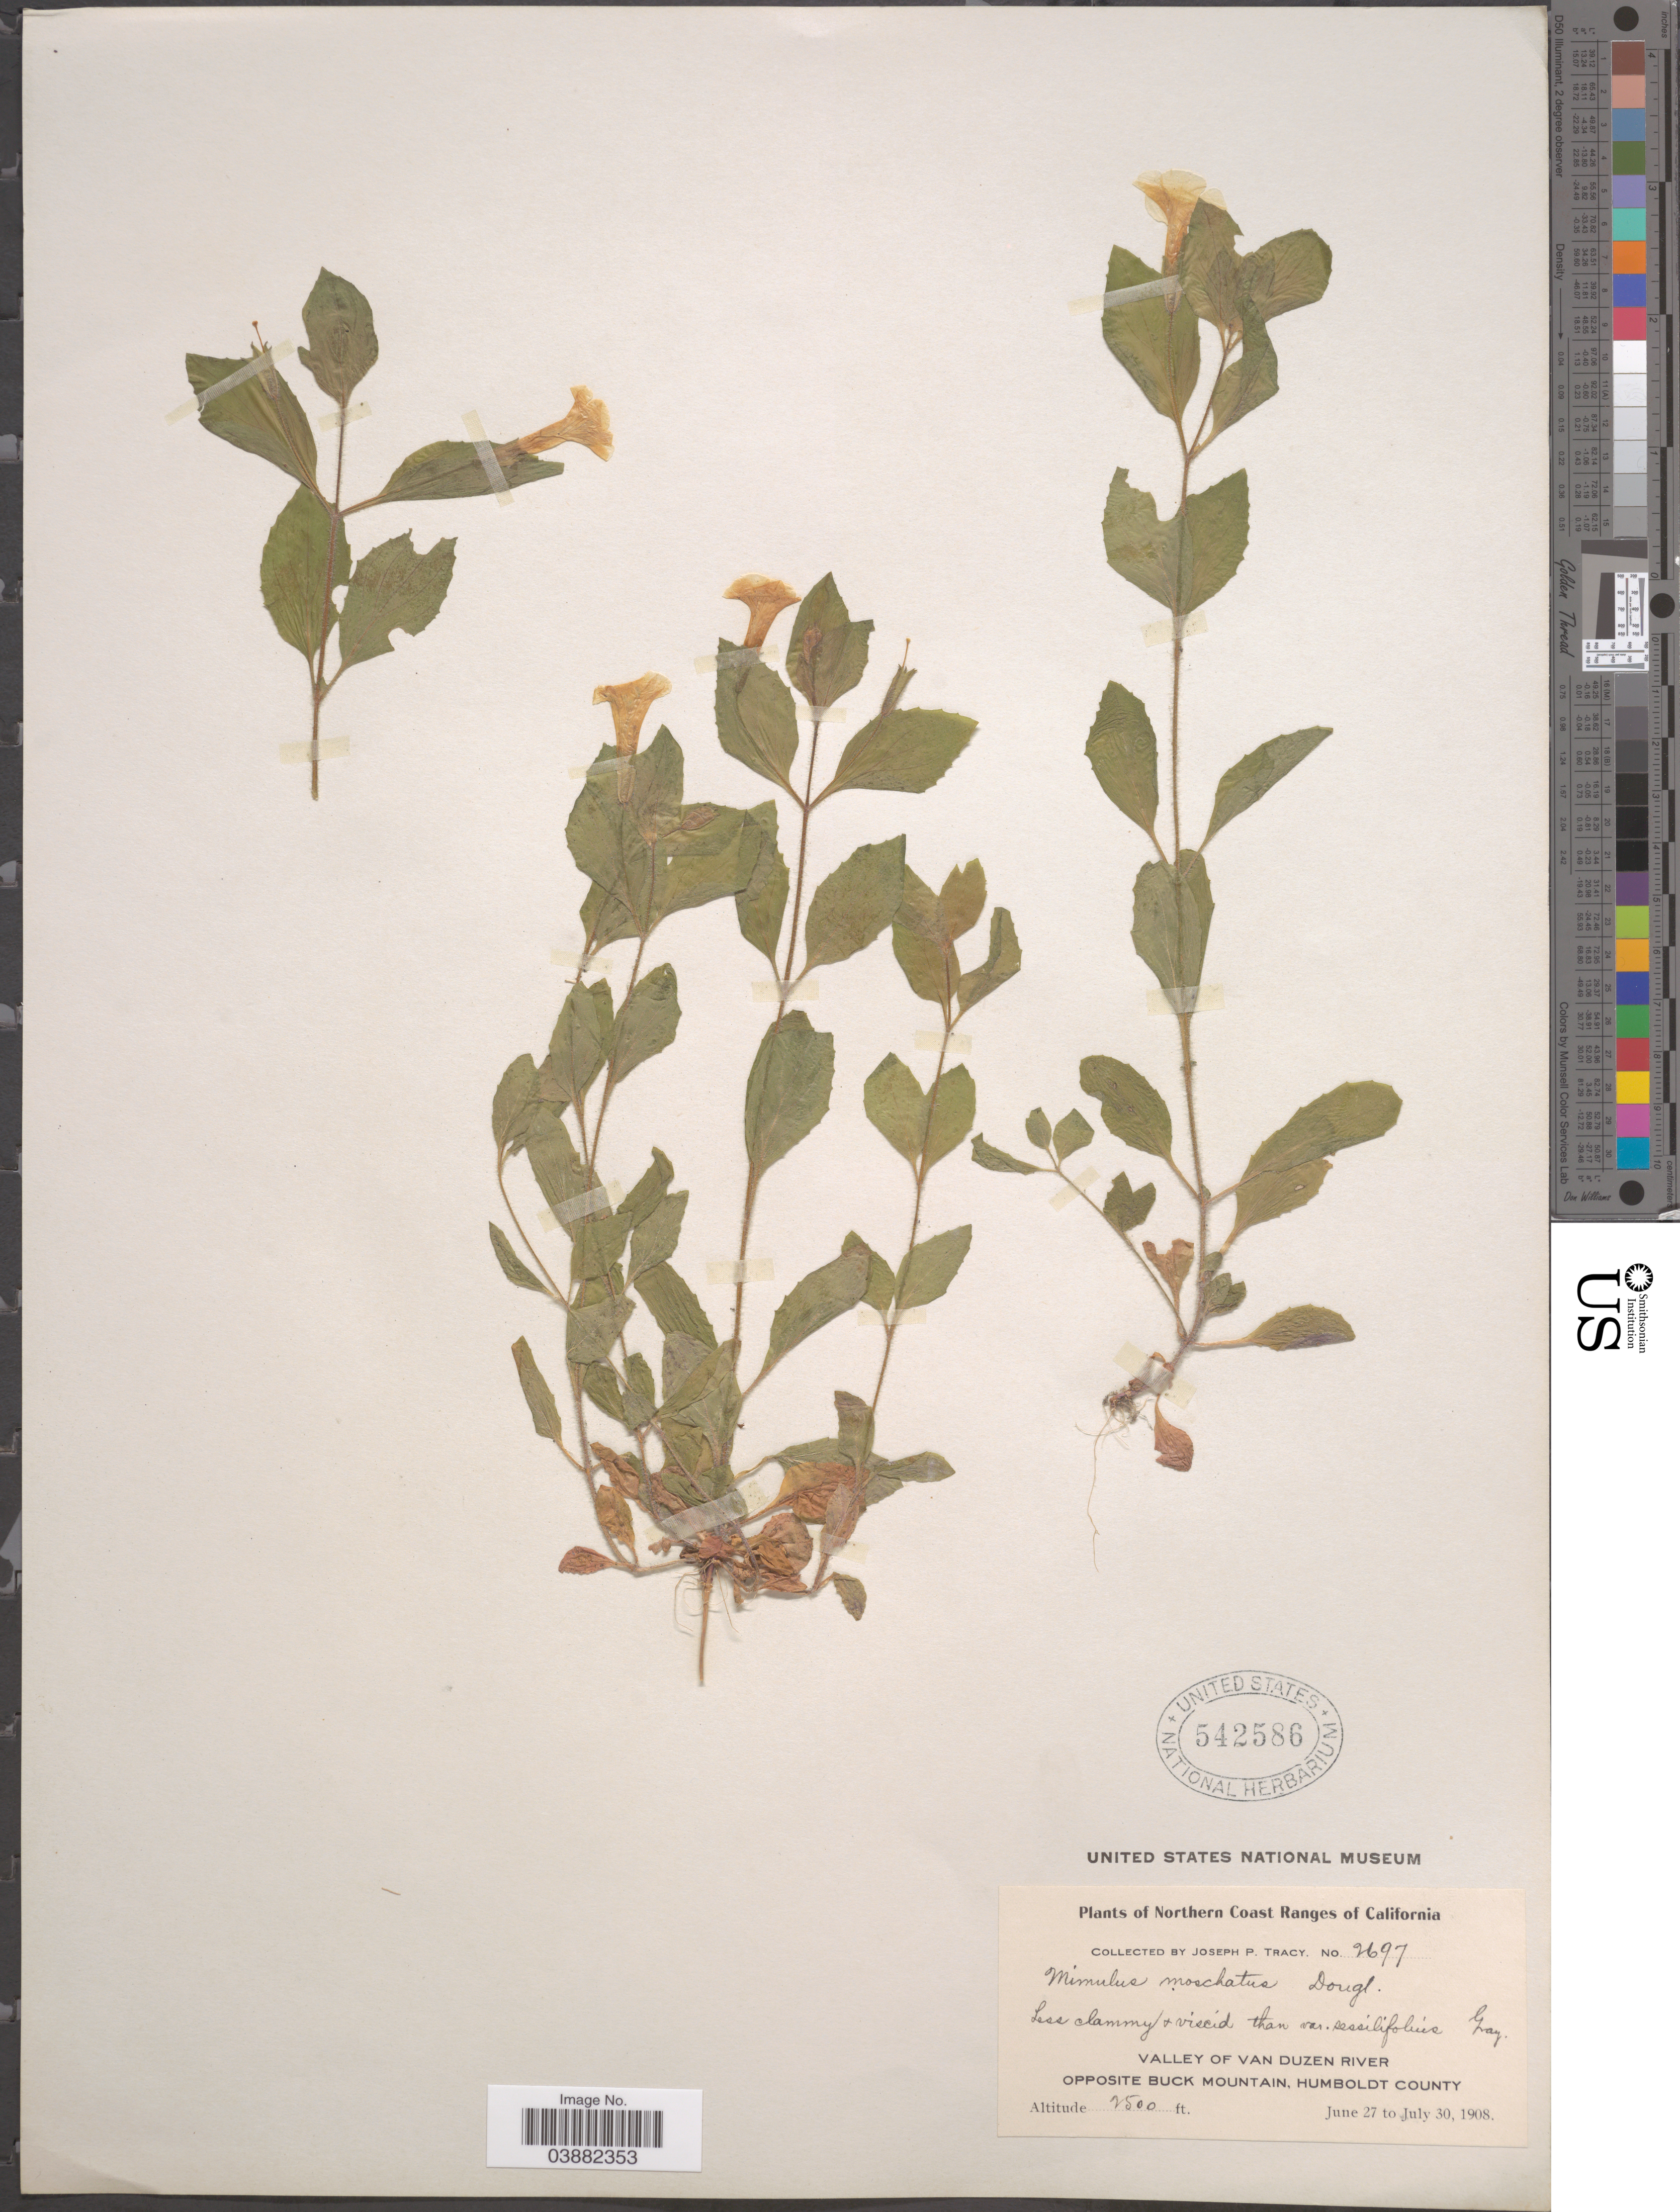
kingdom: Plantae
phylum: Tracheophyta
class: Magnoliopsida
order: Lamiales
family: Phrymaceae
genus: Mimulus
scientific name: Mimulus moschatus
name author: Douglas ex Lindl.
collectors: J. Tracy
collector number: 2697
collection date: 1908-06-27/1908-07-30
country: United States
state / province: California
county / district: Humboldt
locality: Northern Coast Ranges of California. Valley of Van Duzen River opposite Buck Mountain, Humboldt County.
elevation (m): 762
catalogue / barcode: US 542586